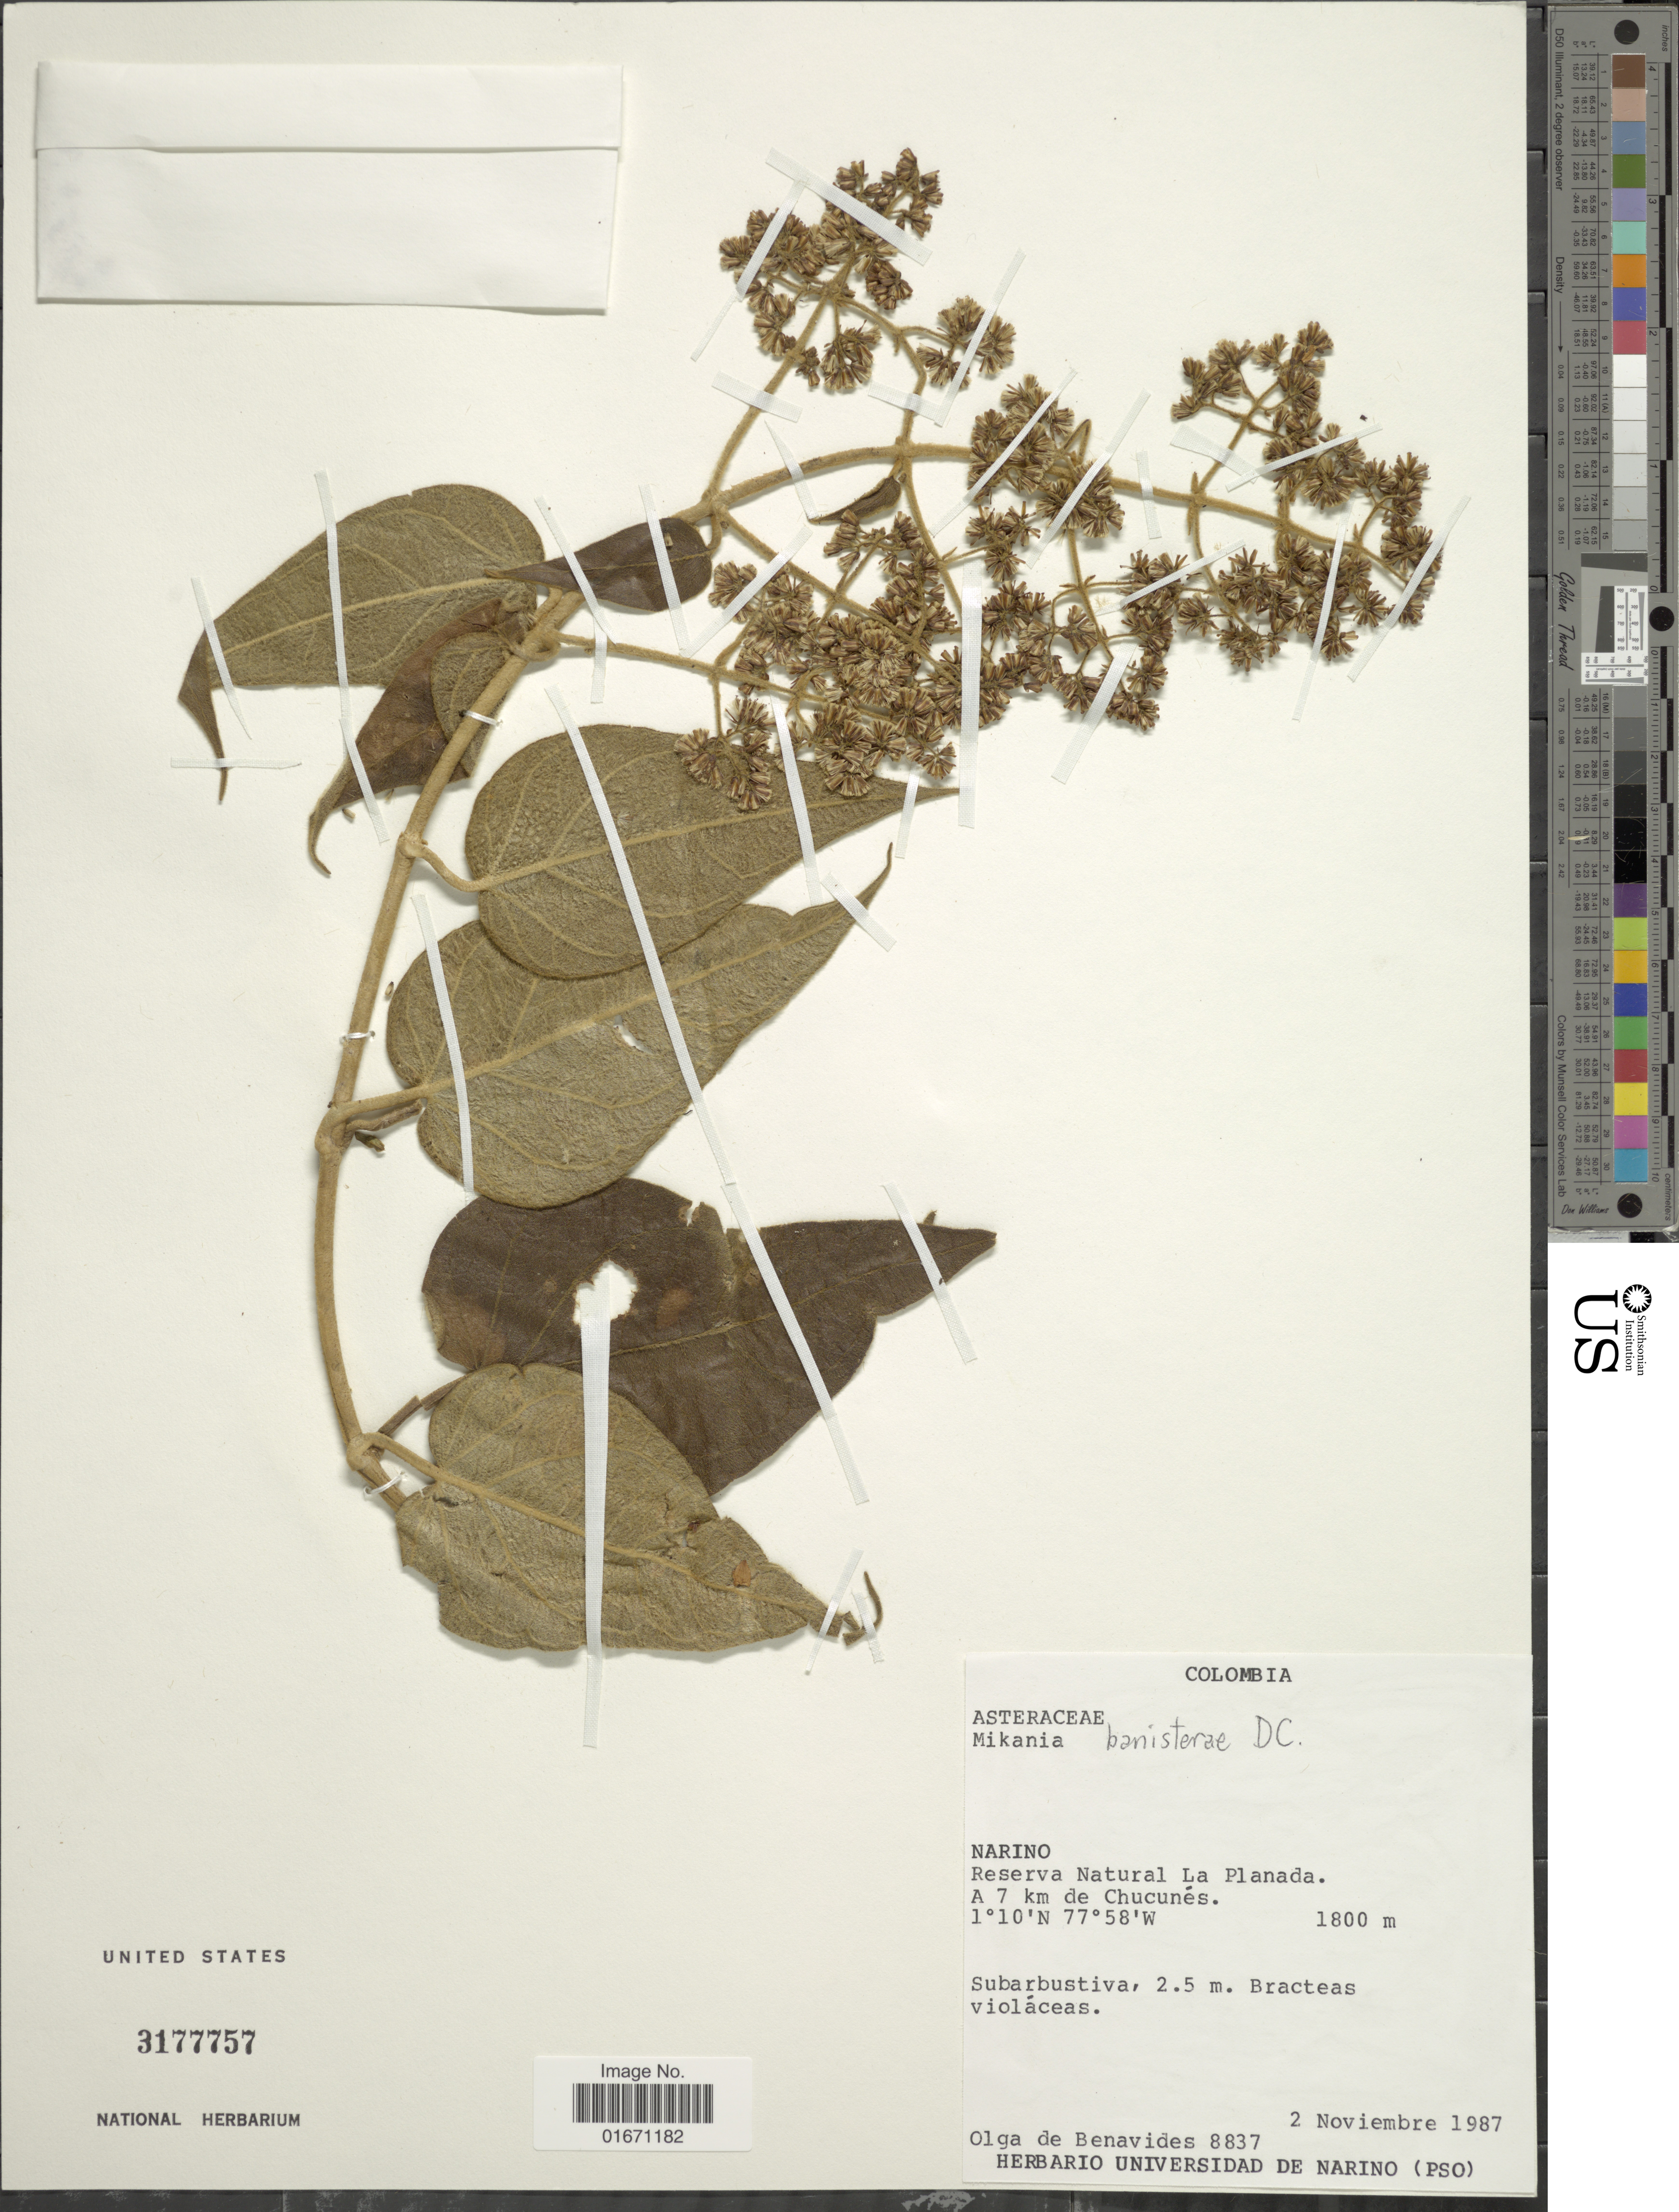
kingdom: Plantae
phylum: Tracheophyta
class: Magnoliopsida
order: Asterales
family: Asteraceae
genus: Mikania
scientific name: Mikania banisteriae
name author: DC.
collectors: Olga S. de Benavides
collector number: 8837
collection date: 1987-11-02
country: Colombia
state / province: Nariño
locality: Reserva Natural La Planada, a 7 km de Chucunes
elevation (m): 1800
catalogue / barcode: US 3177757